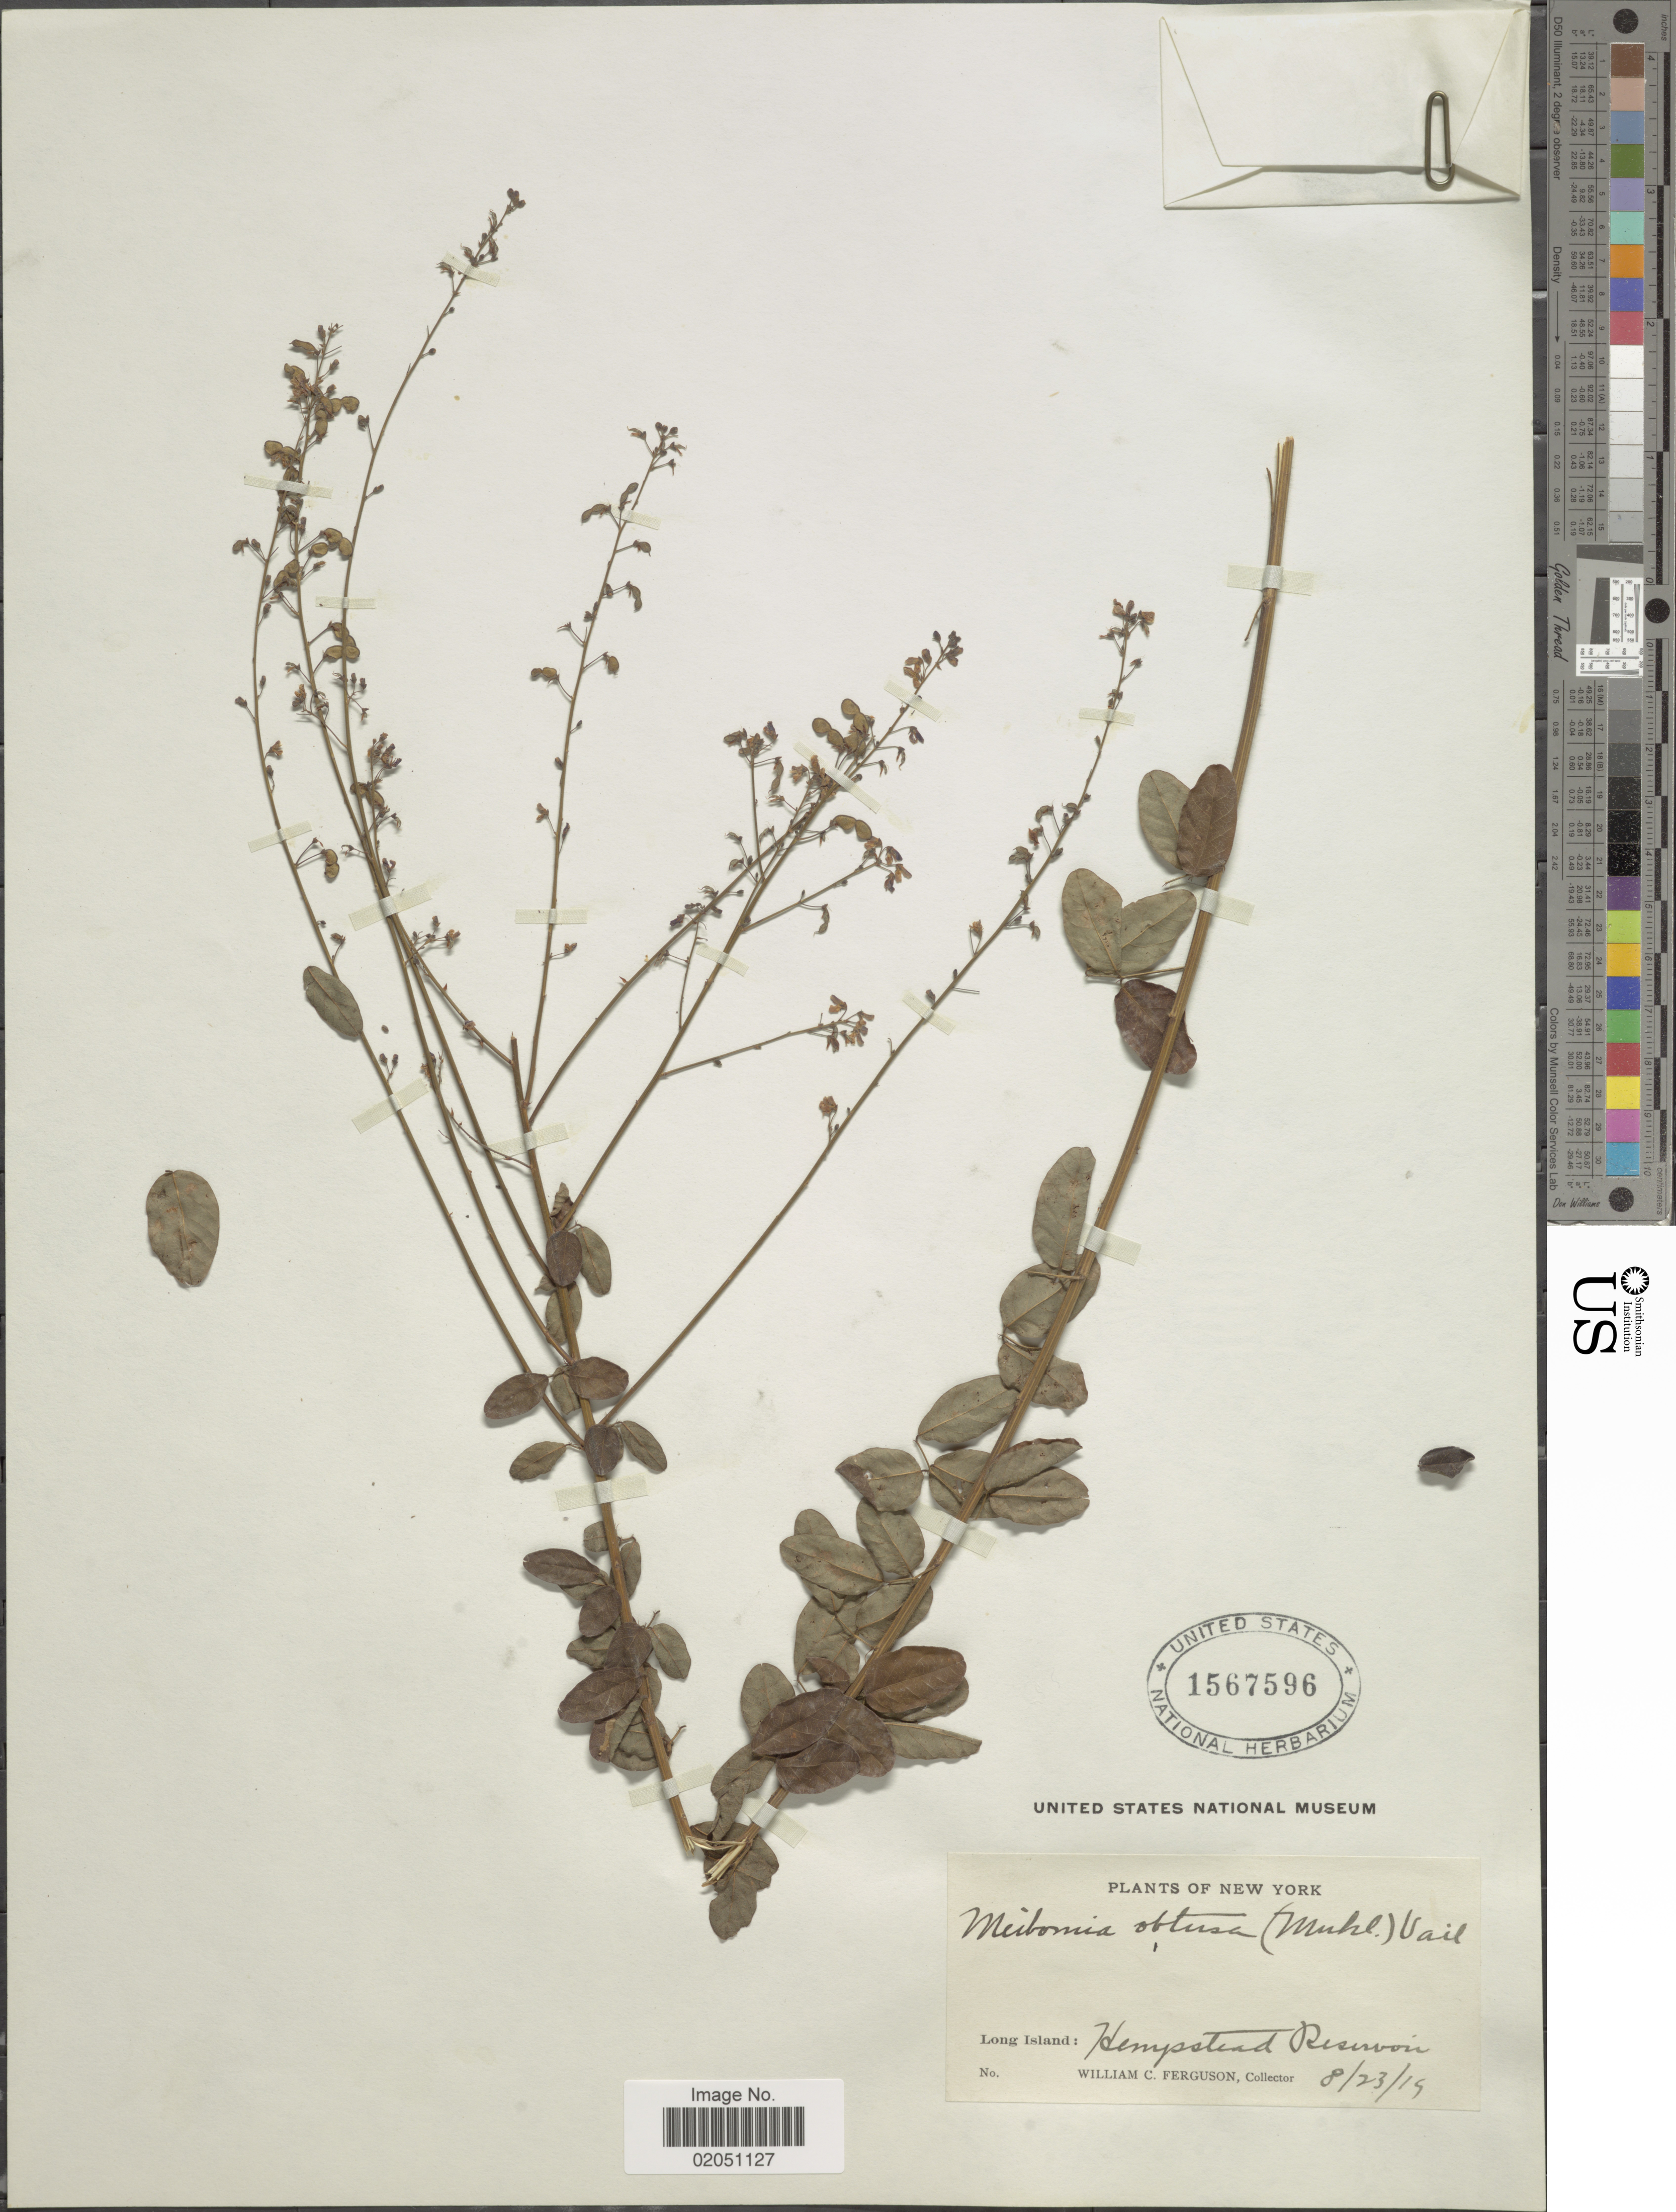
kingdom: Plantae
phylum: Tracheophyta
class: Magnoliopsida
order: Fabales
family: Fabaceae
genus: Desmodium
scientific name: Desmodium obtusum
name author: (Muhl. ex Willd.) DC.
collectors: W. Ferguson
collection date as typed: Transcribed d/m/y: 23/8/19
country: United States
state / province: New York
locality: Long Island: Hempstead Reservoir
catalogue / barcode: US 1567596